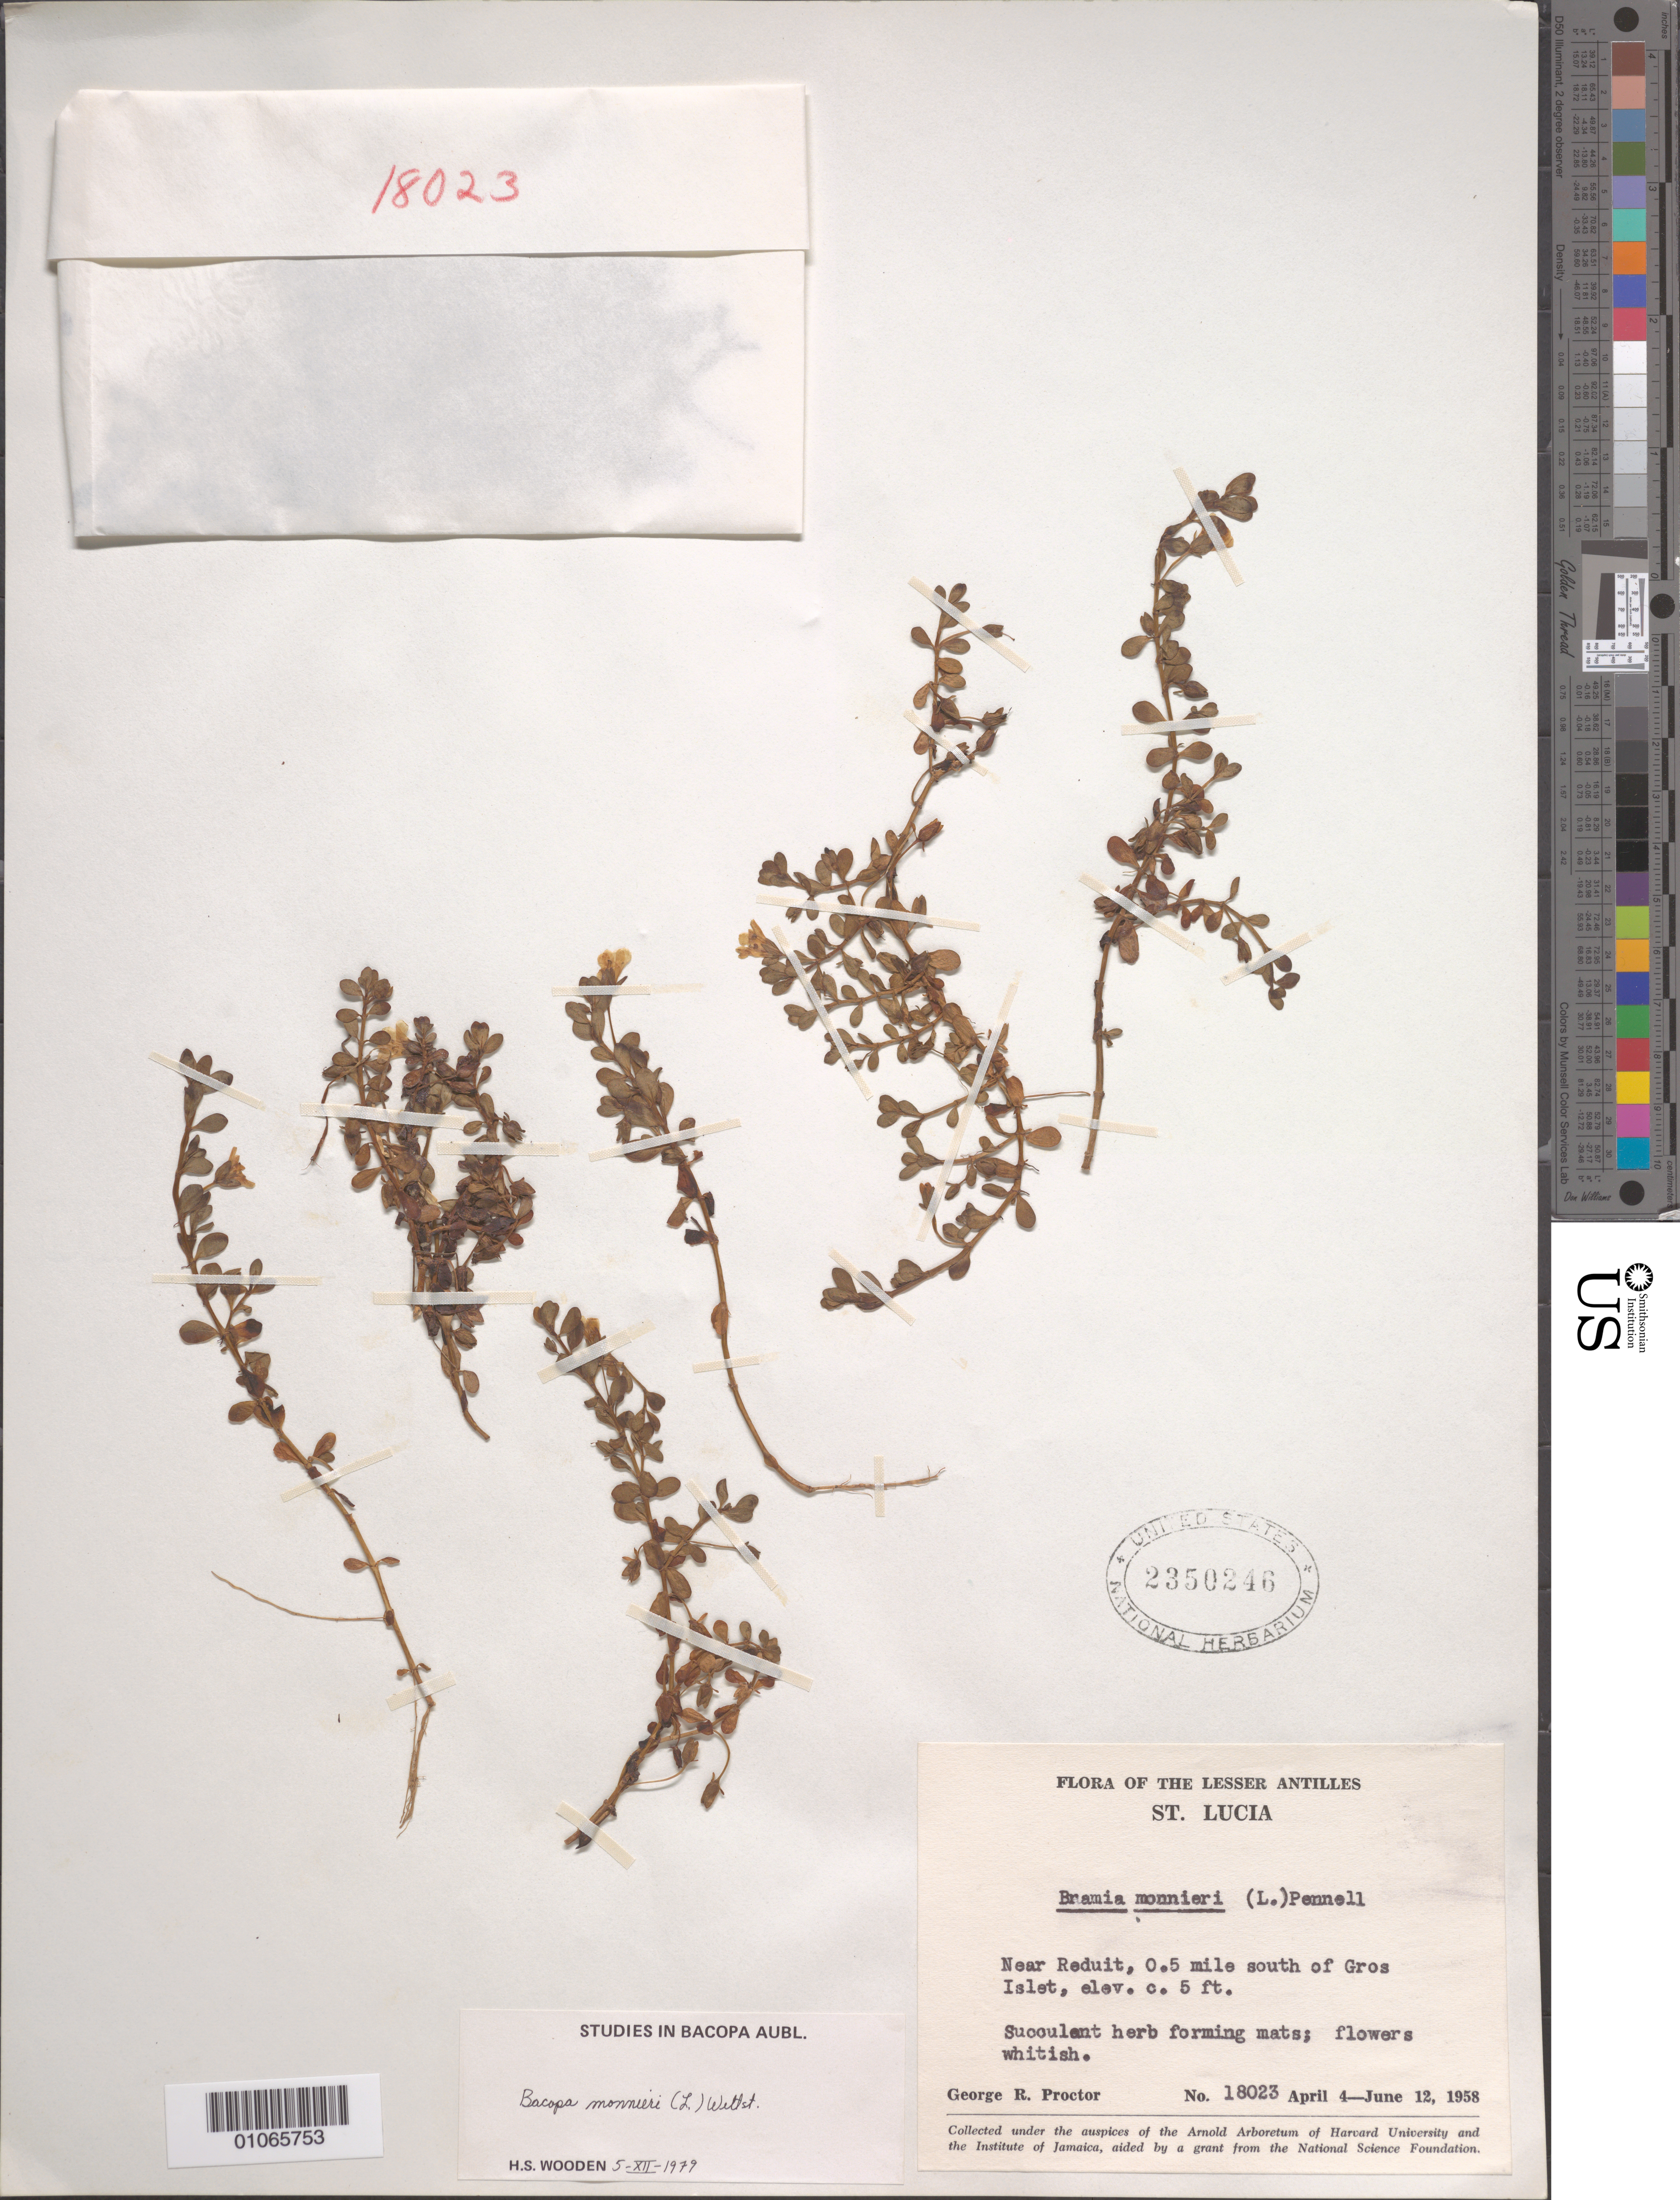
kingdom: Plantae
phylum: Tracheophyta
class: Magnoliopsida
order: Lamiales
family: Plantaginaceae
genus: Bacopa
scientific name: Bacopa monnieri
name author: (L.) Wettst.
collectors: G. R. Proctor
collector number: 18023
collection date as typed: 04 Apr 1958 to 12 Jun 1958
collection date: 1958-04-04/1958-06-12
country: St. Lucia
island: St. Lucia I.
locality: Near Reduit, 0.5 mile south of Gros Islet.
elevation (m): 2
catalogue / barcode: US 2350246